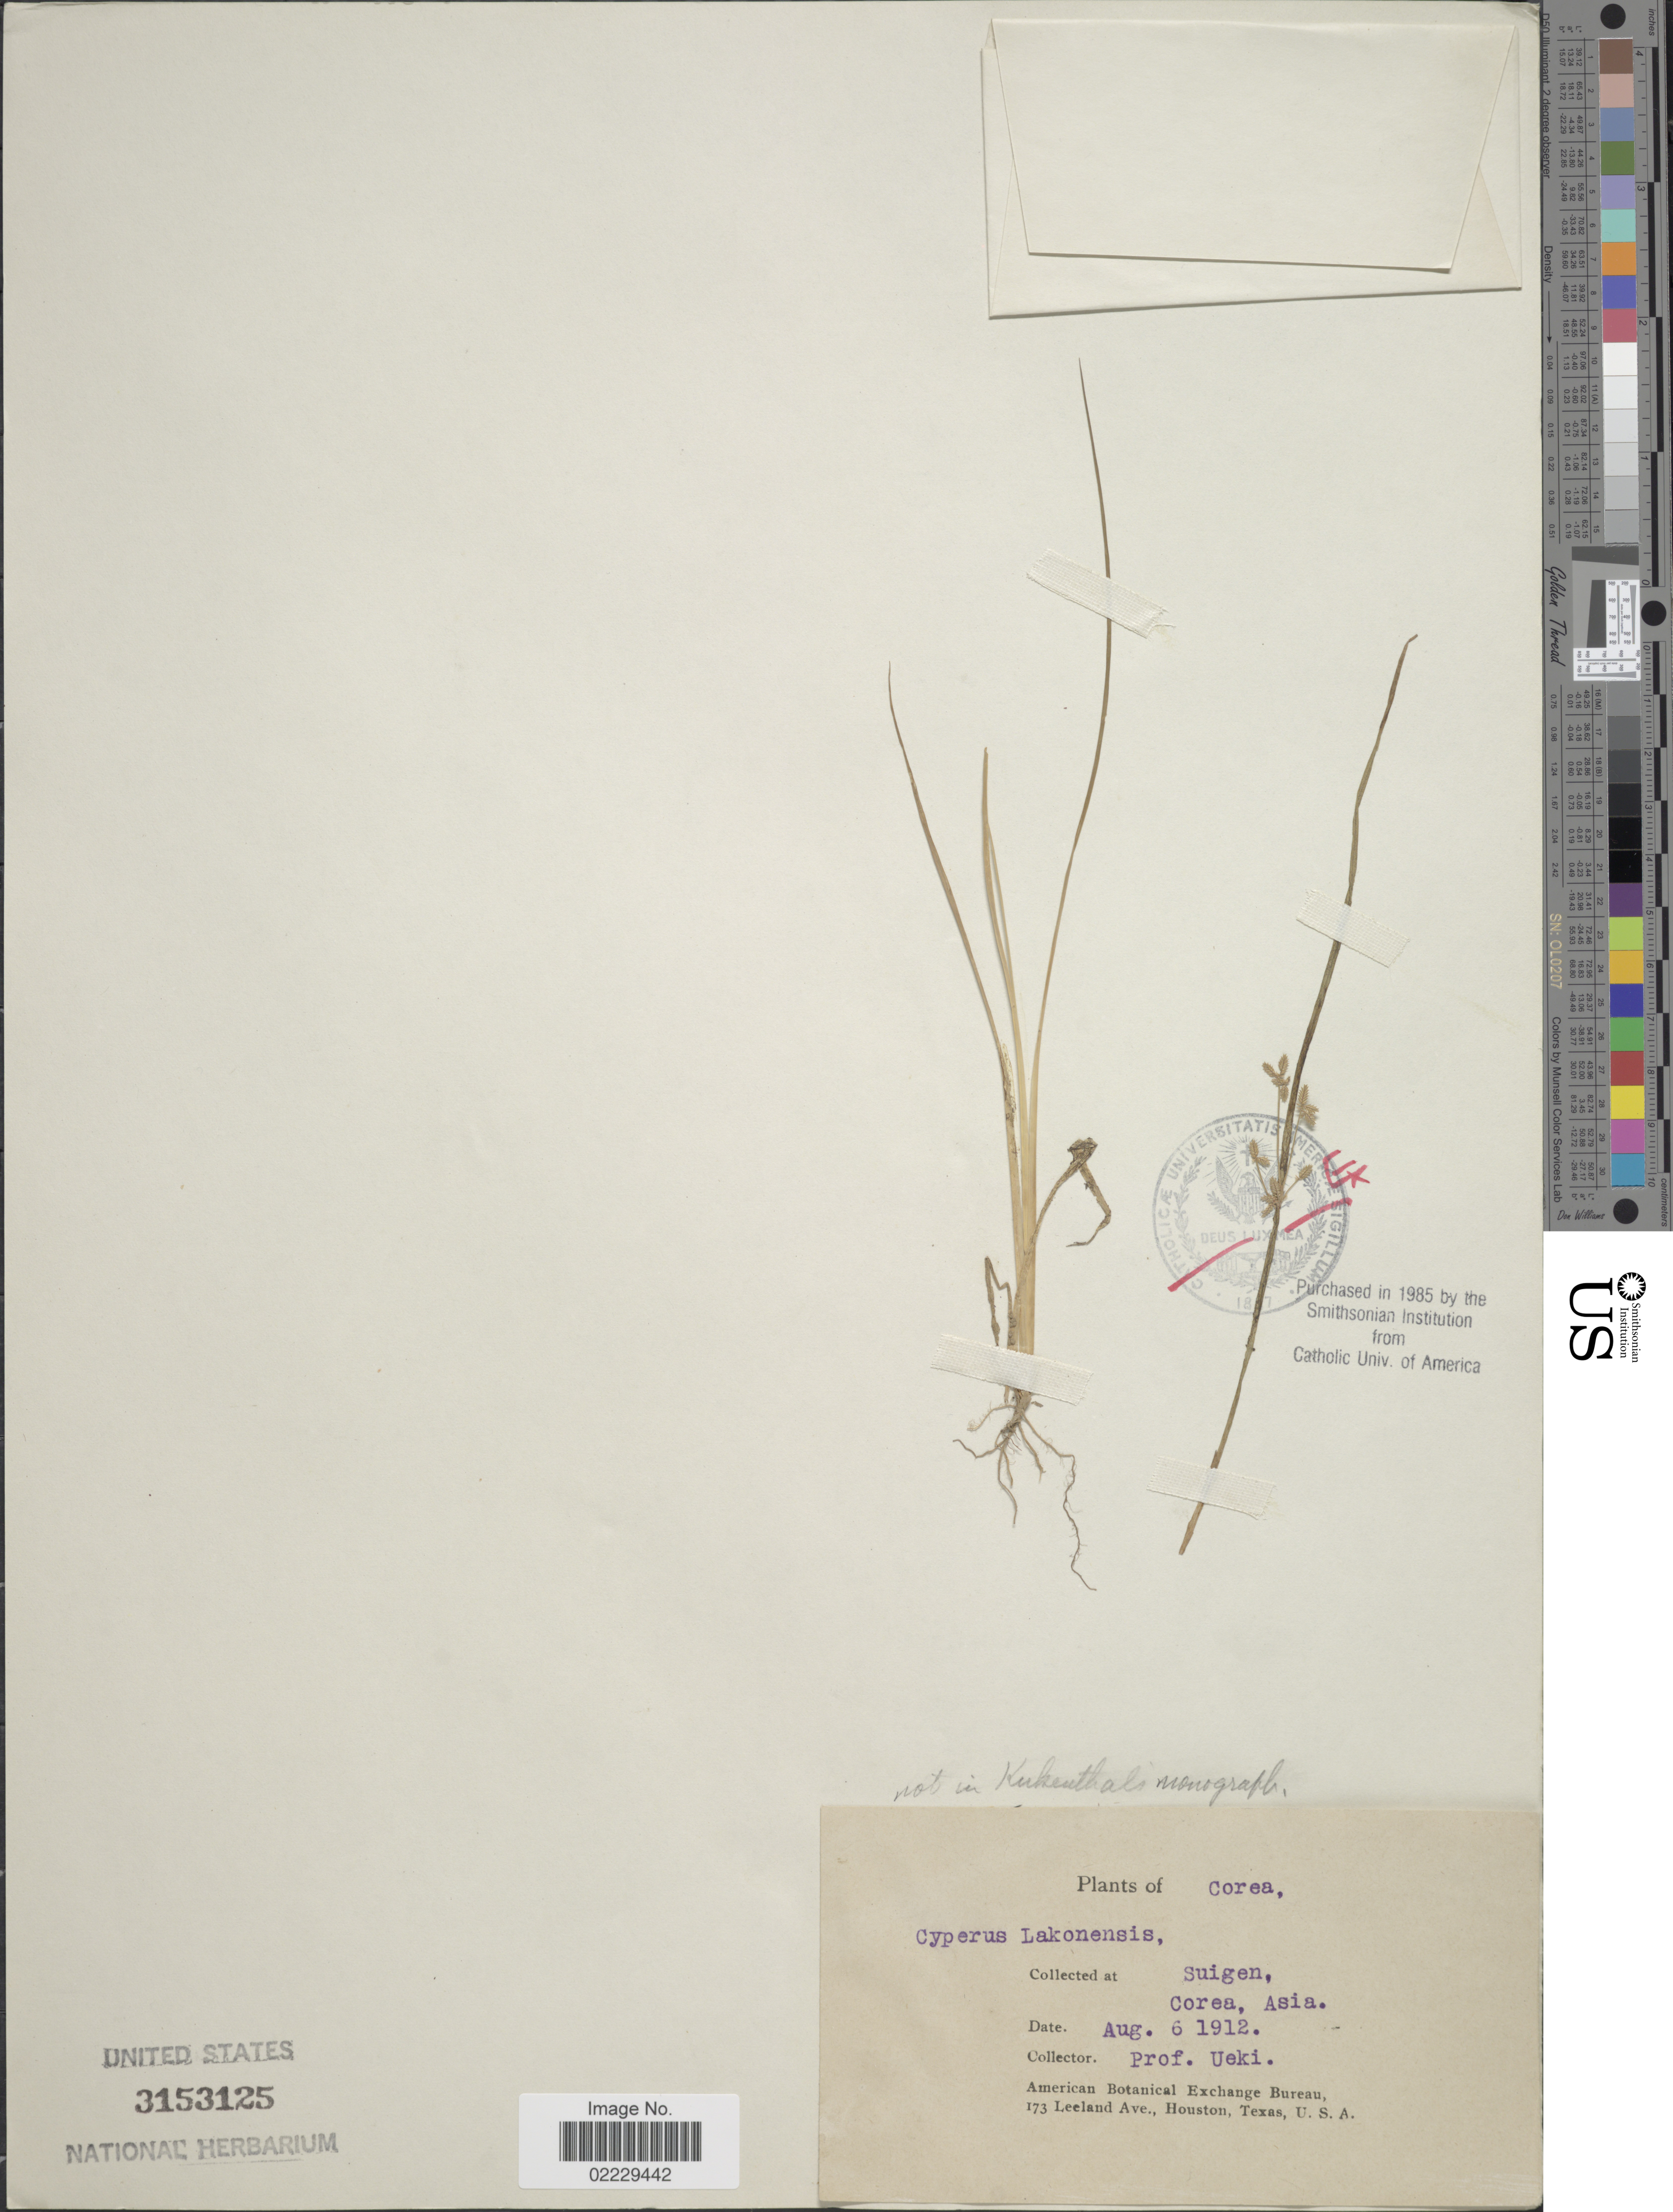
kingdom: Plantae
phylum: Tracheophyta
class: Liliopsida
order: Poales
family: Cyperaceae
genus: Cyperus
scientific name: Cyperus hakonensis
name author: Franch. & Sav.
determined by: Strong, Mark T., (BOT), Smithsonian Institution - National Museum of Natural History (UNITED STATES)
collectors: Ueki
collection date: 1912-08-06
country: South Korea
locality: Corea, Suigen, Corea, Asia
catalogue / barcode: US 3153125